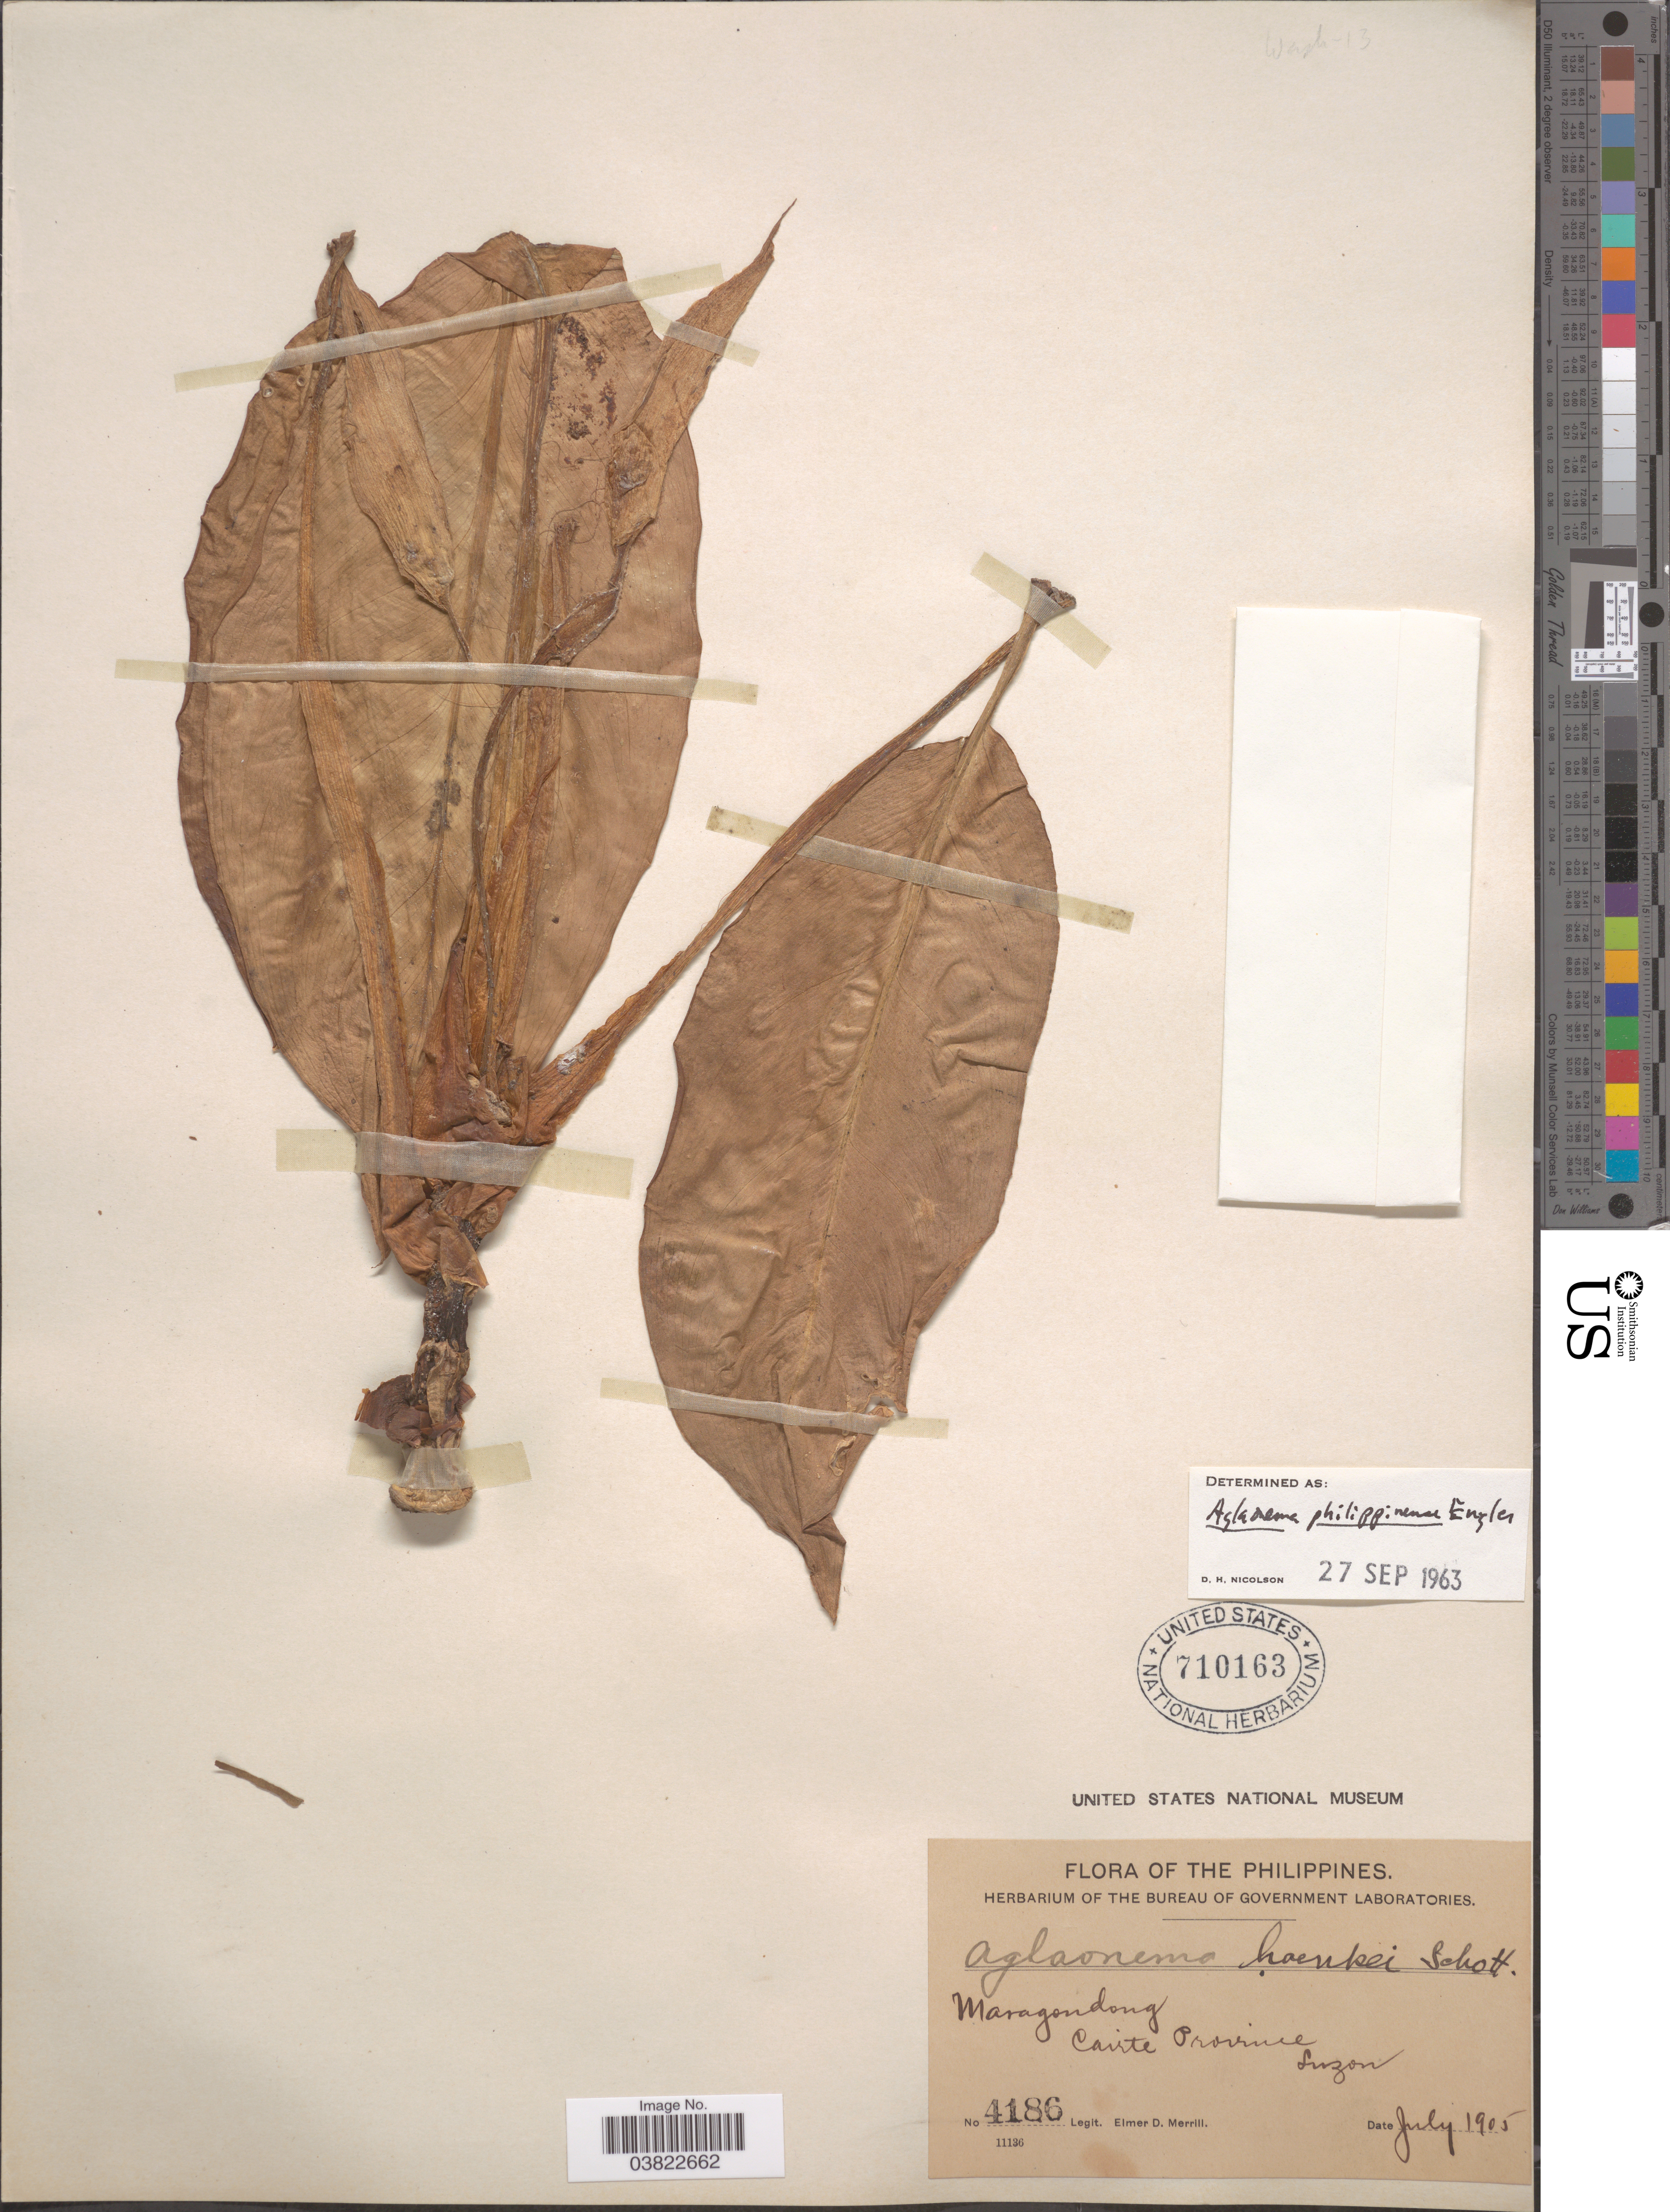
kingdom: Plantae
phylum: Tracheophyta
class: Liliopsida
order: Alismatales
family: Araceae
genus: Aglaonema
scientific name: Aglaonema philippinense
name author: Engl.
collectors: E. D. Merrill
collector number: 4186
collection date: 1905-07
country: Philippines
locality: Maragondong. Cairte Province. Luzon.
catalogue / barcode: US 710163